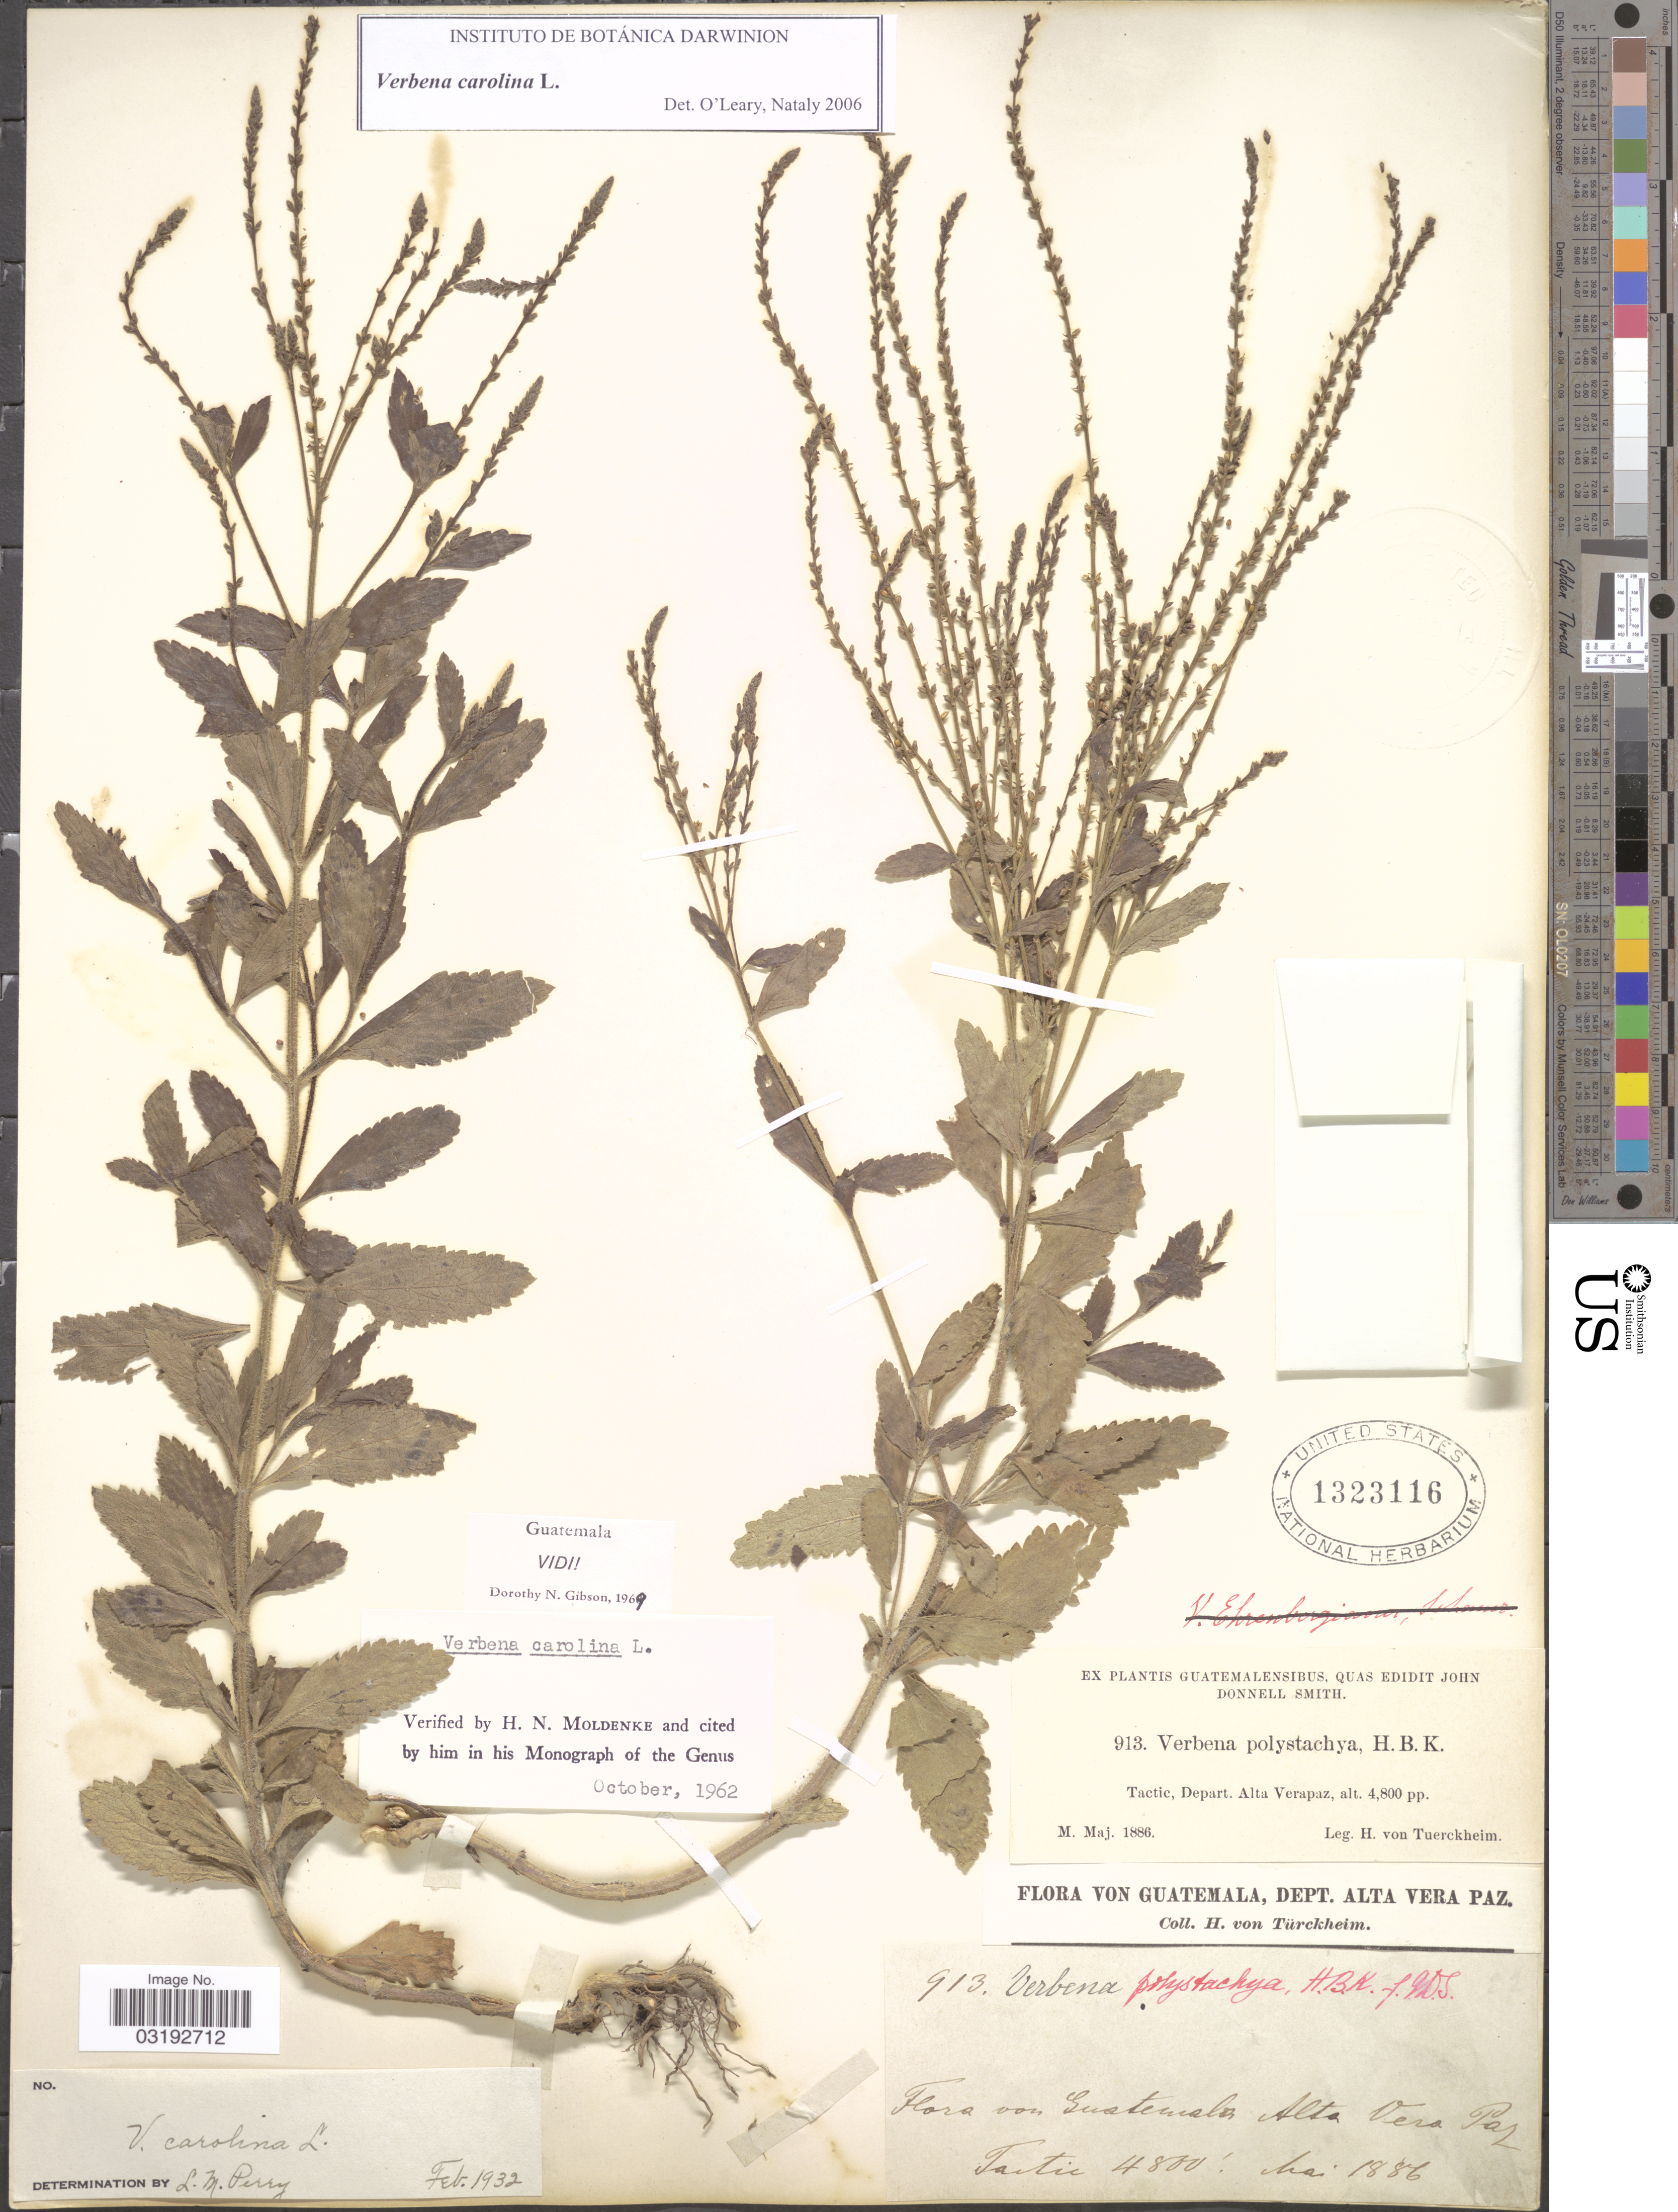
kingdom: Plantae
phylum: Tracheophyta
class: Magnoliopsida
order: Lamiales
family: Verbenaceae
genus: Verbena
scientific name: Verbena carolina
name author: L.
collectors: H. von Tuerckheim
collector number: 913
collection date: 1886-05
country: Guatemala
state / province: Alta Verapaz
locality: Depart. Alta Vera Paz. Tactic.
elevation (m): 1463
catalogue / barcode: US 1323116